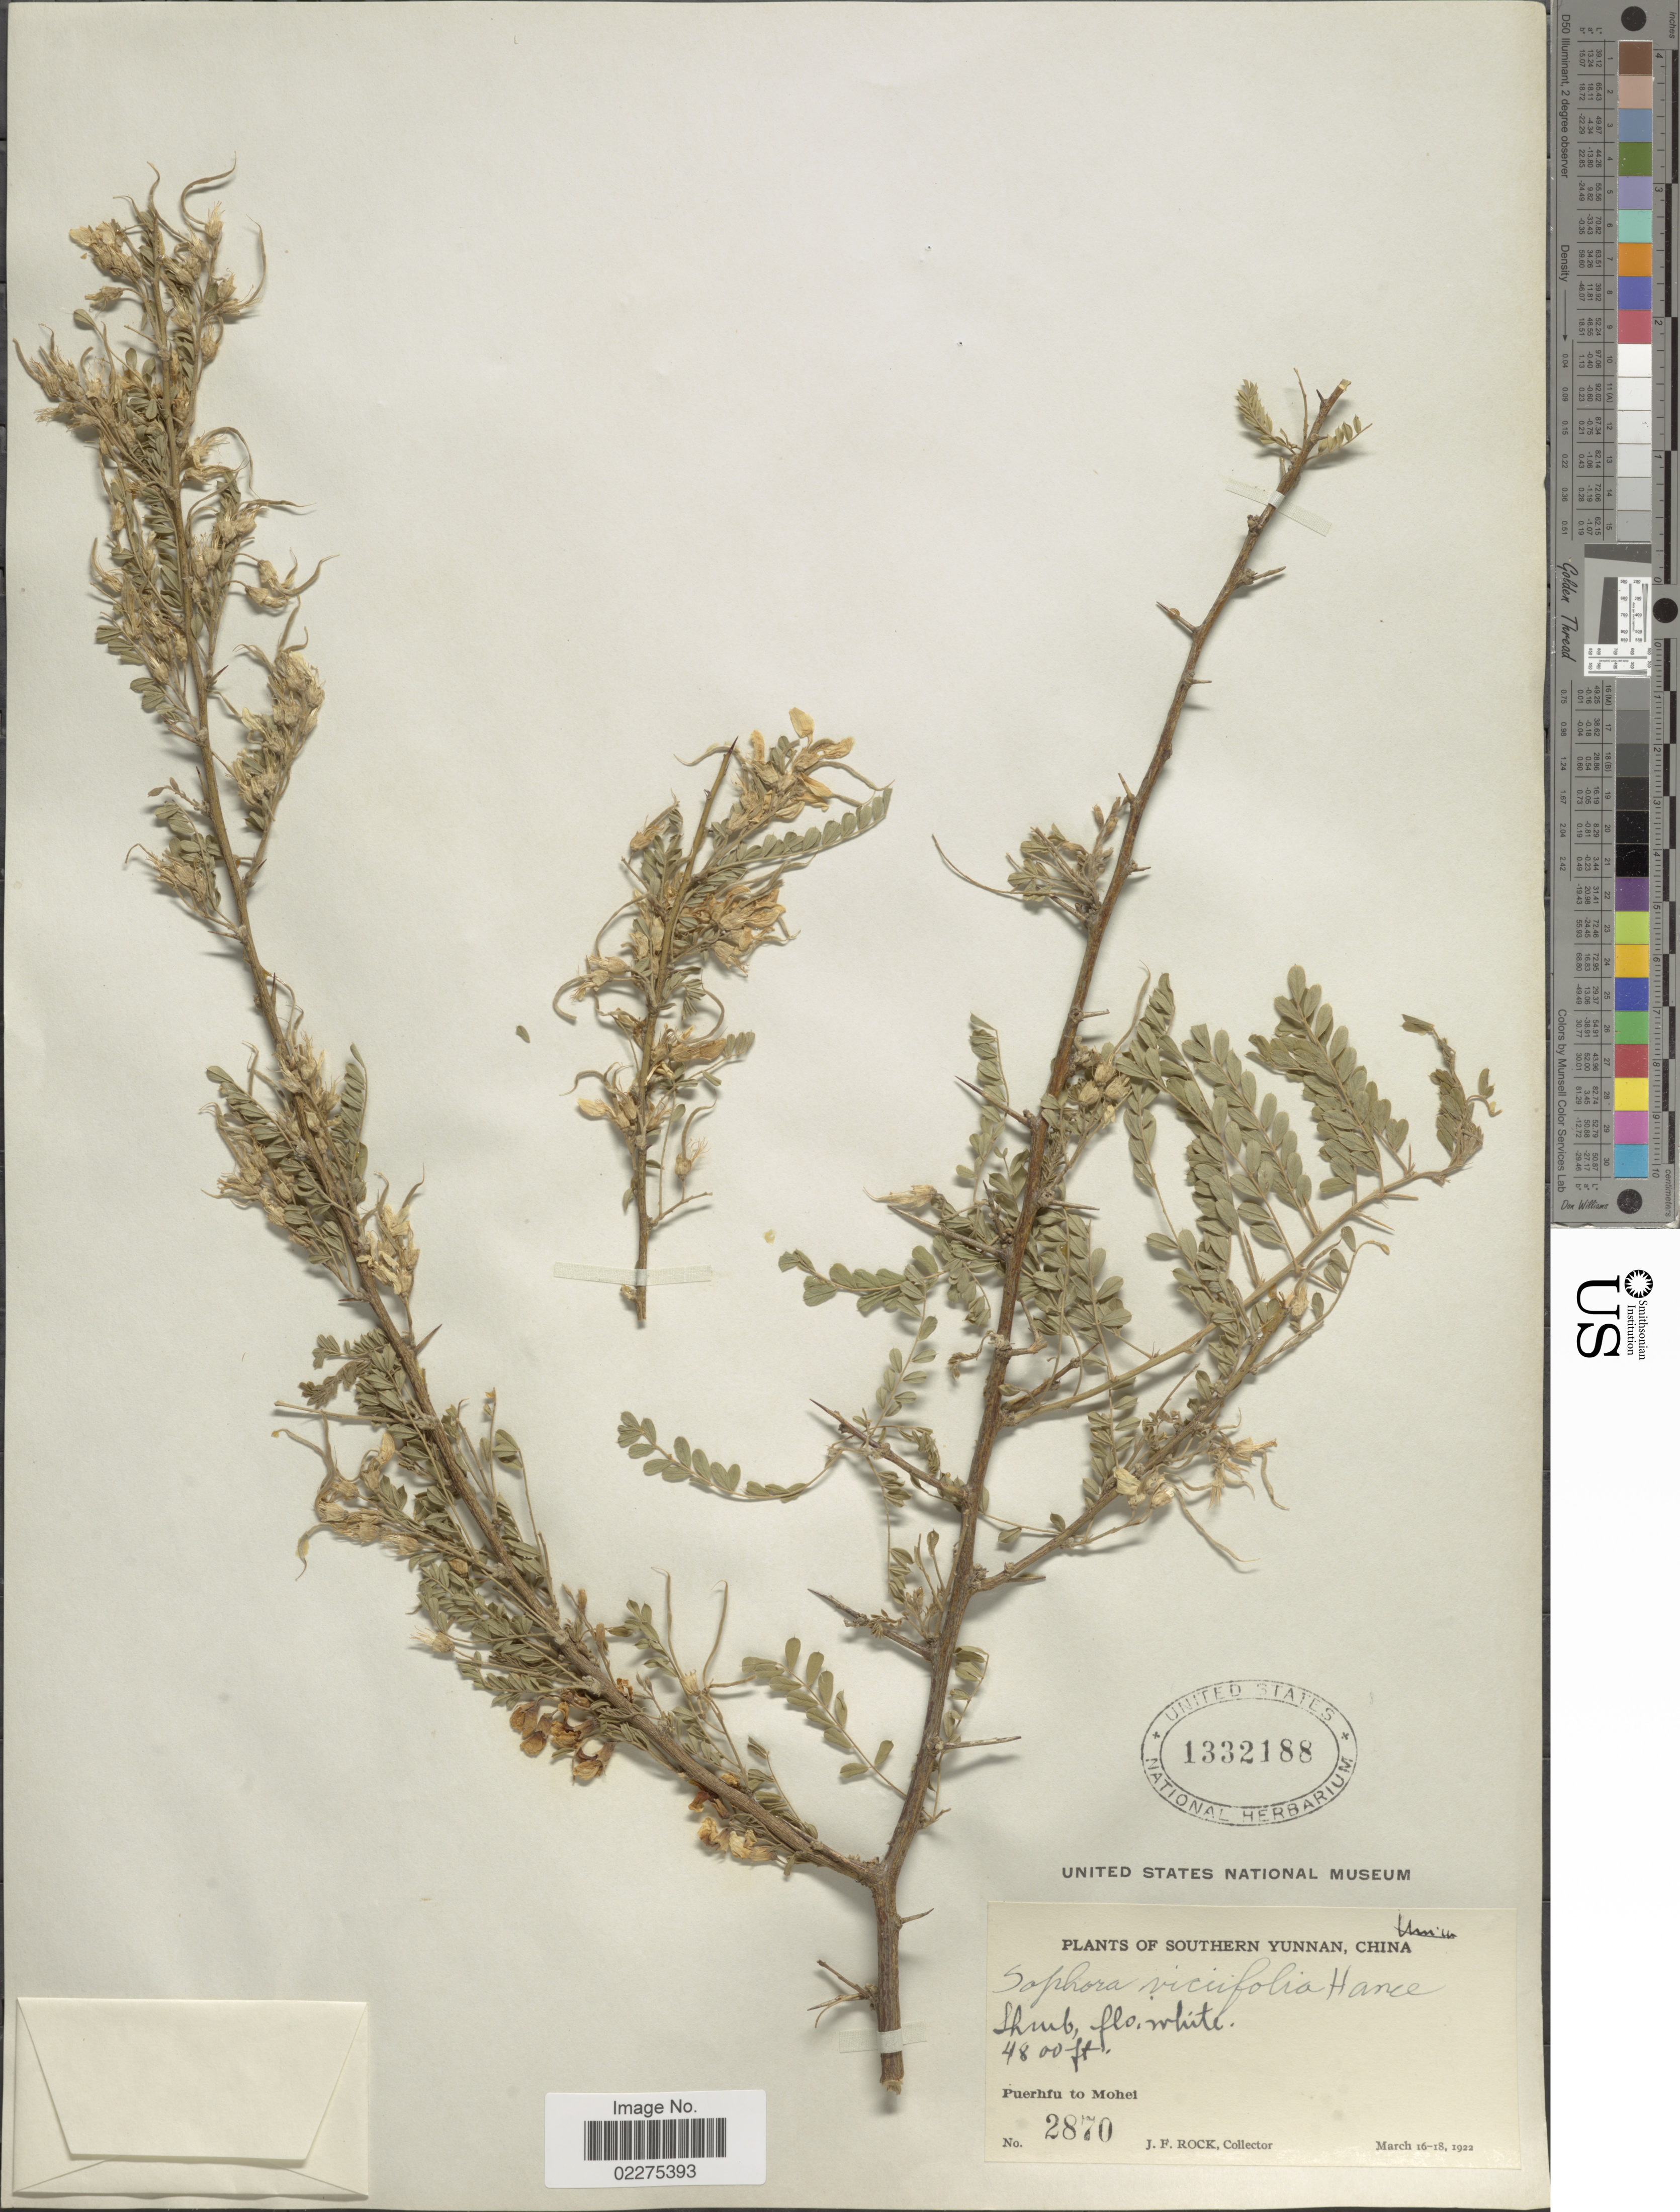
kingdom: Plantae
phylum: Tracheophyta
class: Magnoliopsida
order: Fabales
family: Fabaceae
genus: Sophora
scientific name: Sophora davidii var. davidii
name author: (Franch.) Skeels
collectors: J. Rock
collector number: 2870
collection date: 1922-03-16/1922-03-18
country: China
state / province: Yunnan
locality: Southwestern Yunnan. Puerhfu to Mohei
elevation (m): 1463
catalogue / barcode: US 1332188